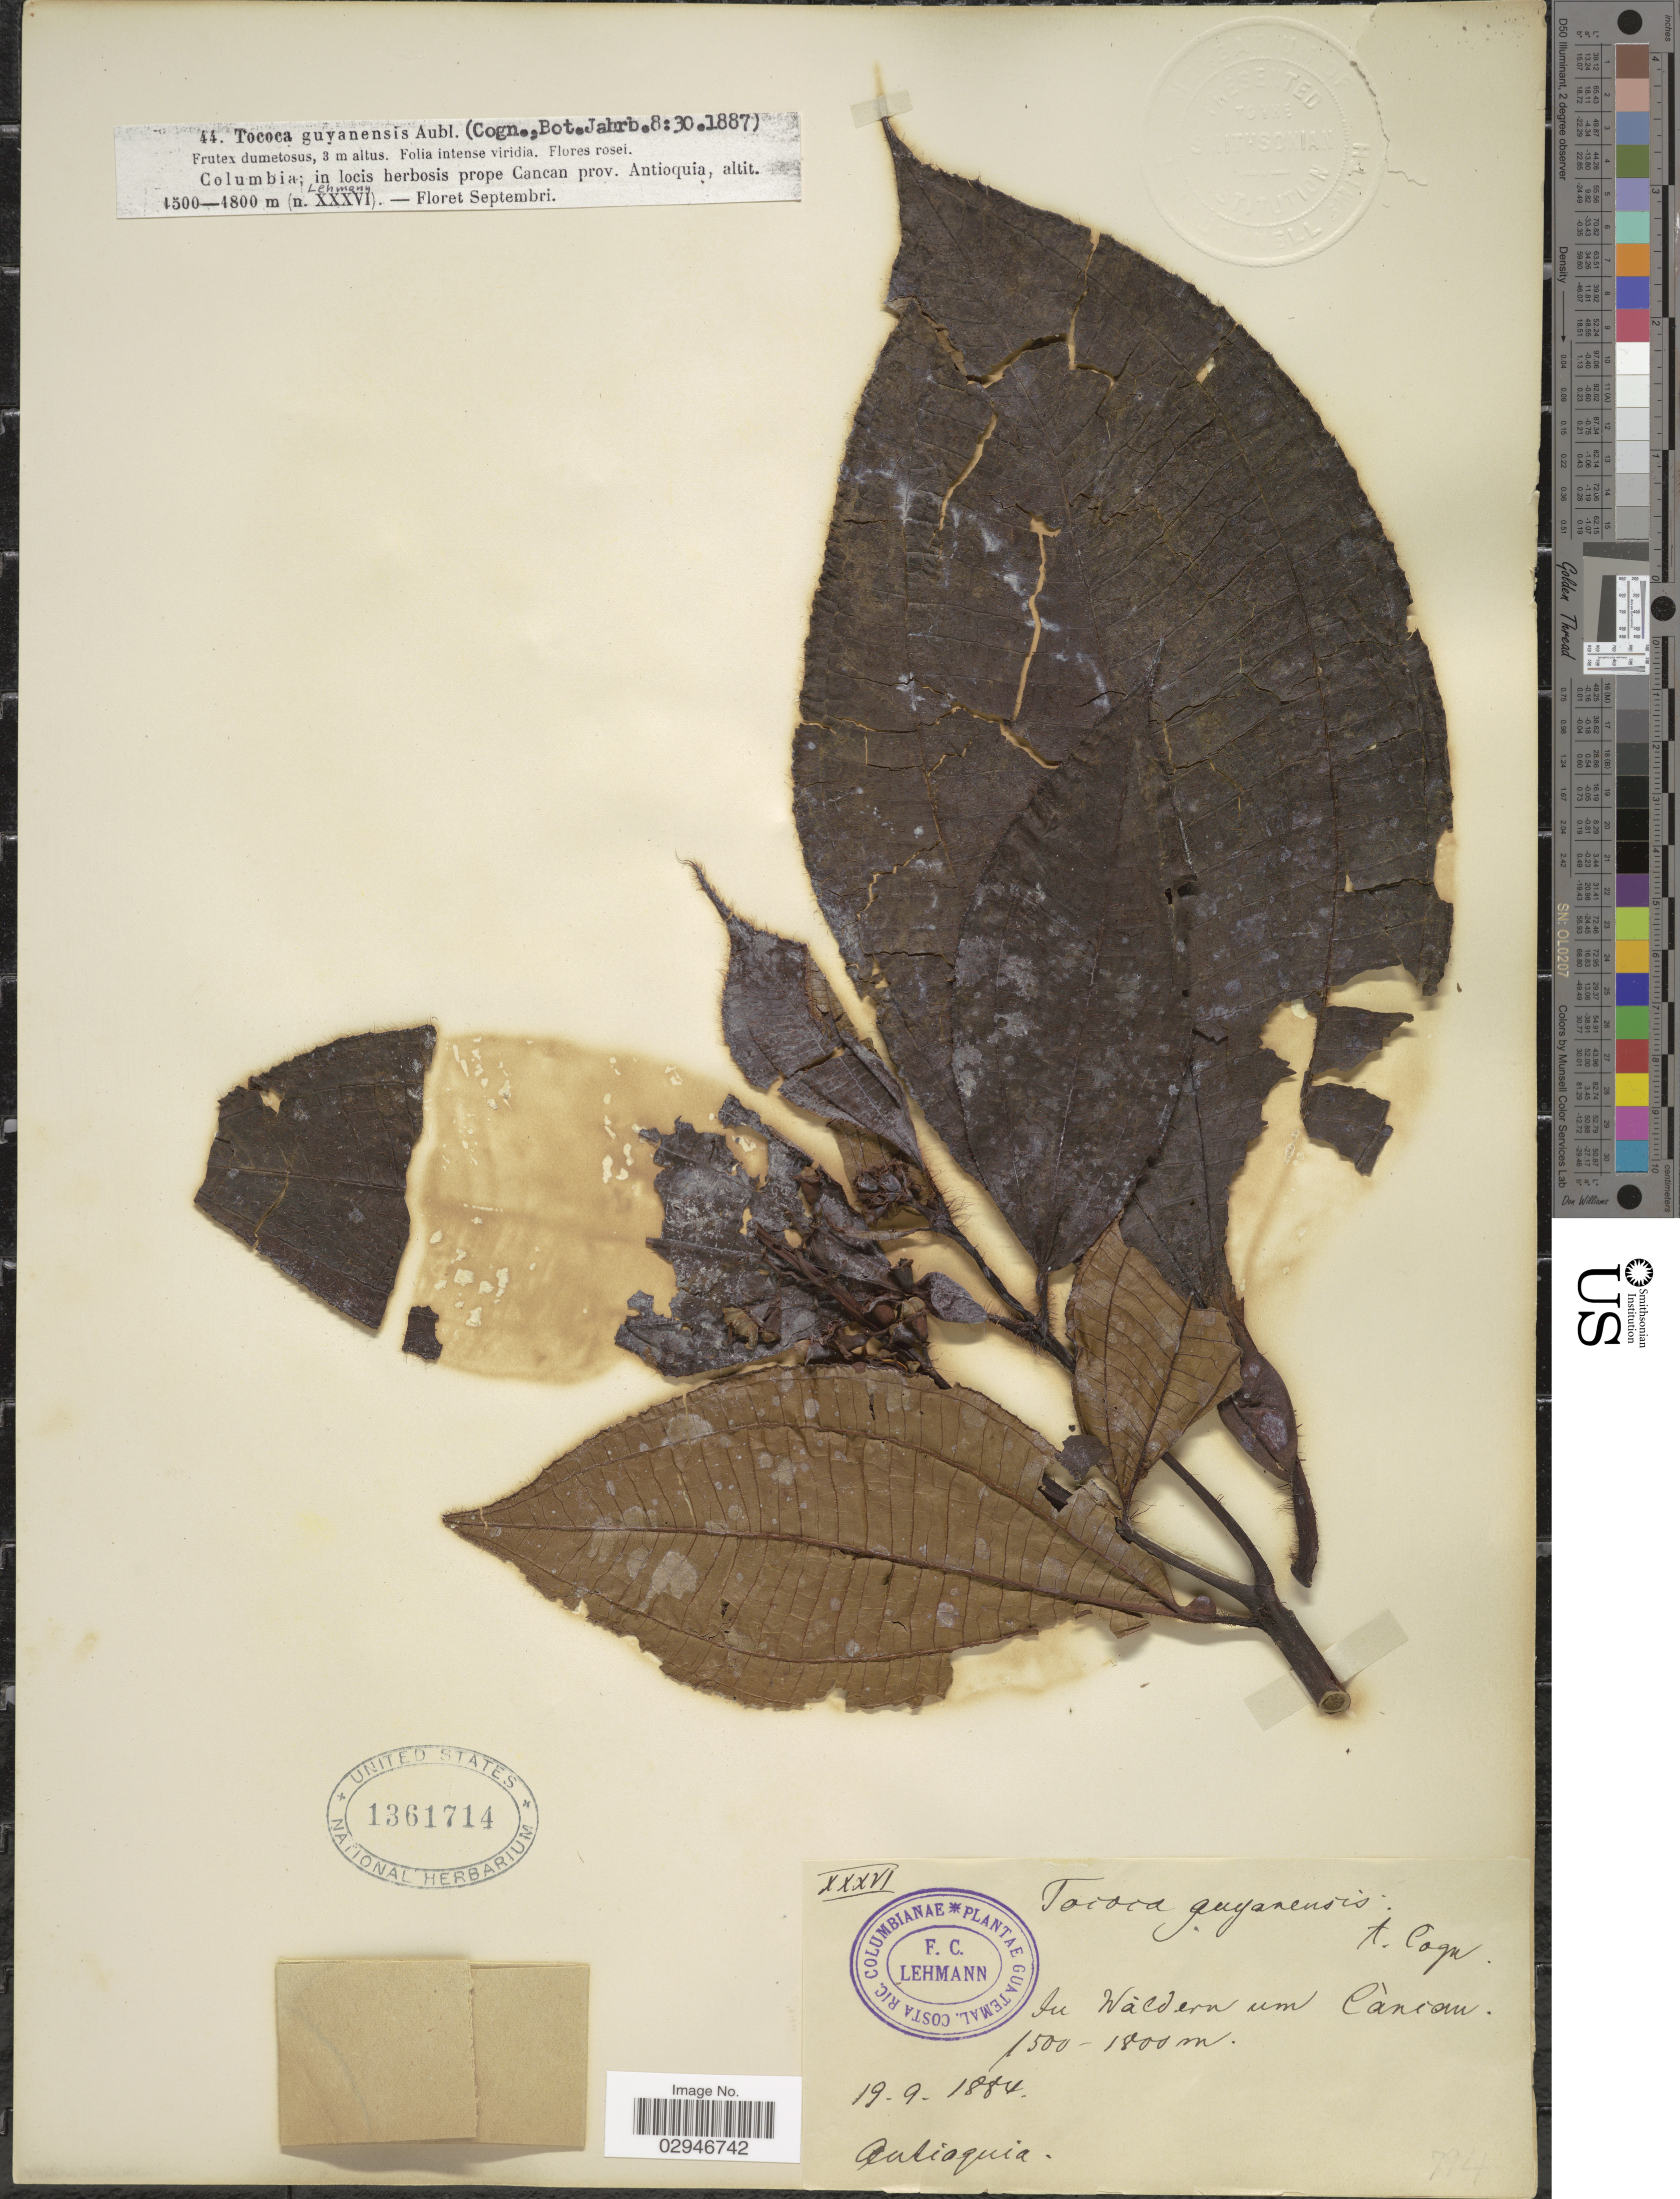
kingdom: Plantae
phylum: Tracheophyta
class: Magnoliopsida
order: Myrtales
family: Melastomataceae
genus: Tococa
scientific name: Tococa guianensis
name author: Aubl.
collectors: F. C. Lehmann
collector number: XXXVI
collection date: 1884-09-19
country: Colombia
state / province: Antioquia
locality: In Wàldern um Càncan. In locis herbosis prope Cancan prov. Antioquia.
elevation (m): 1500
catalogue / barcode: US 1361714